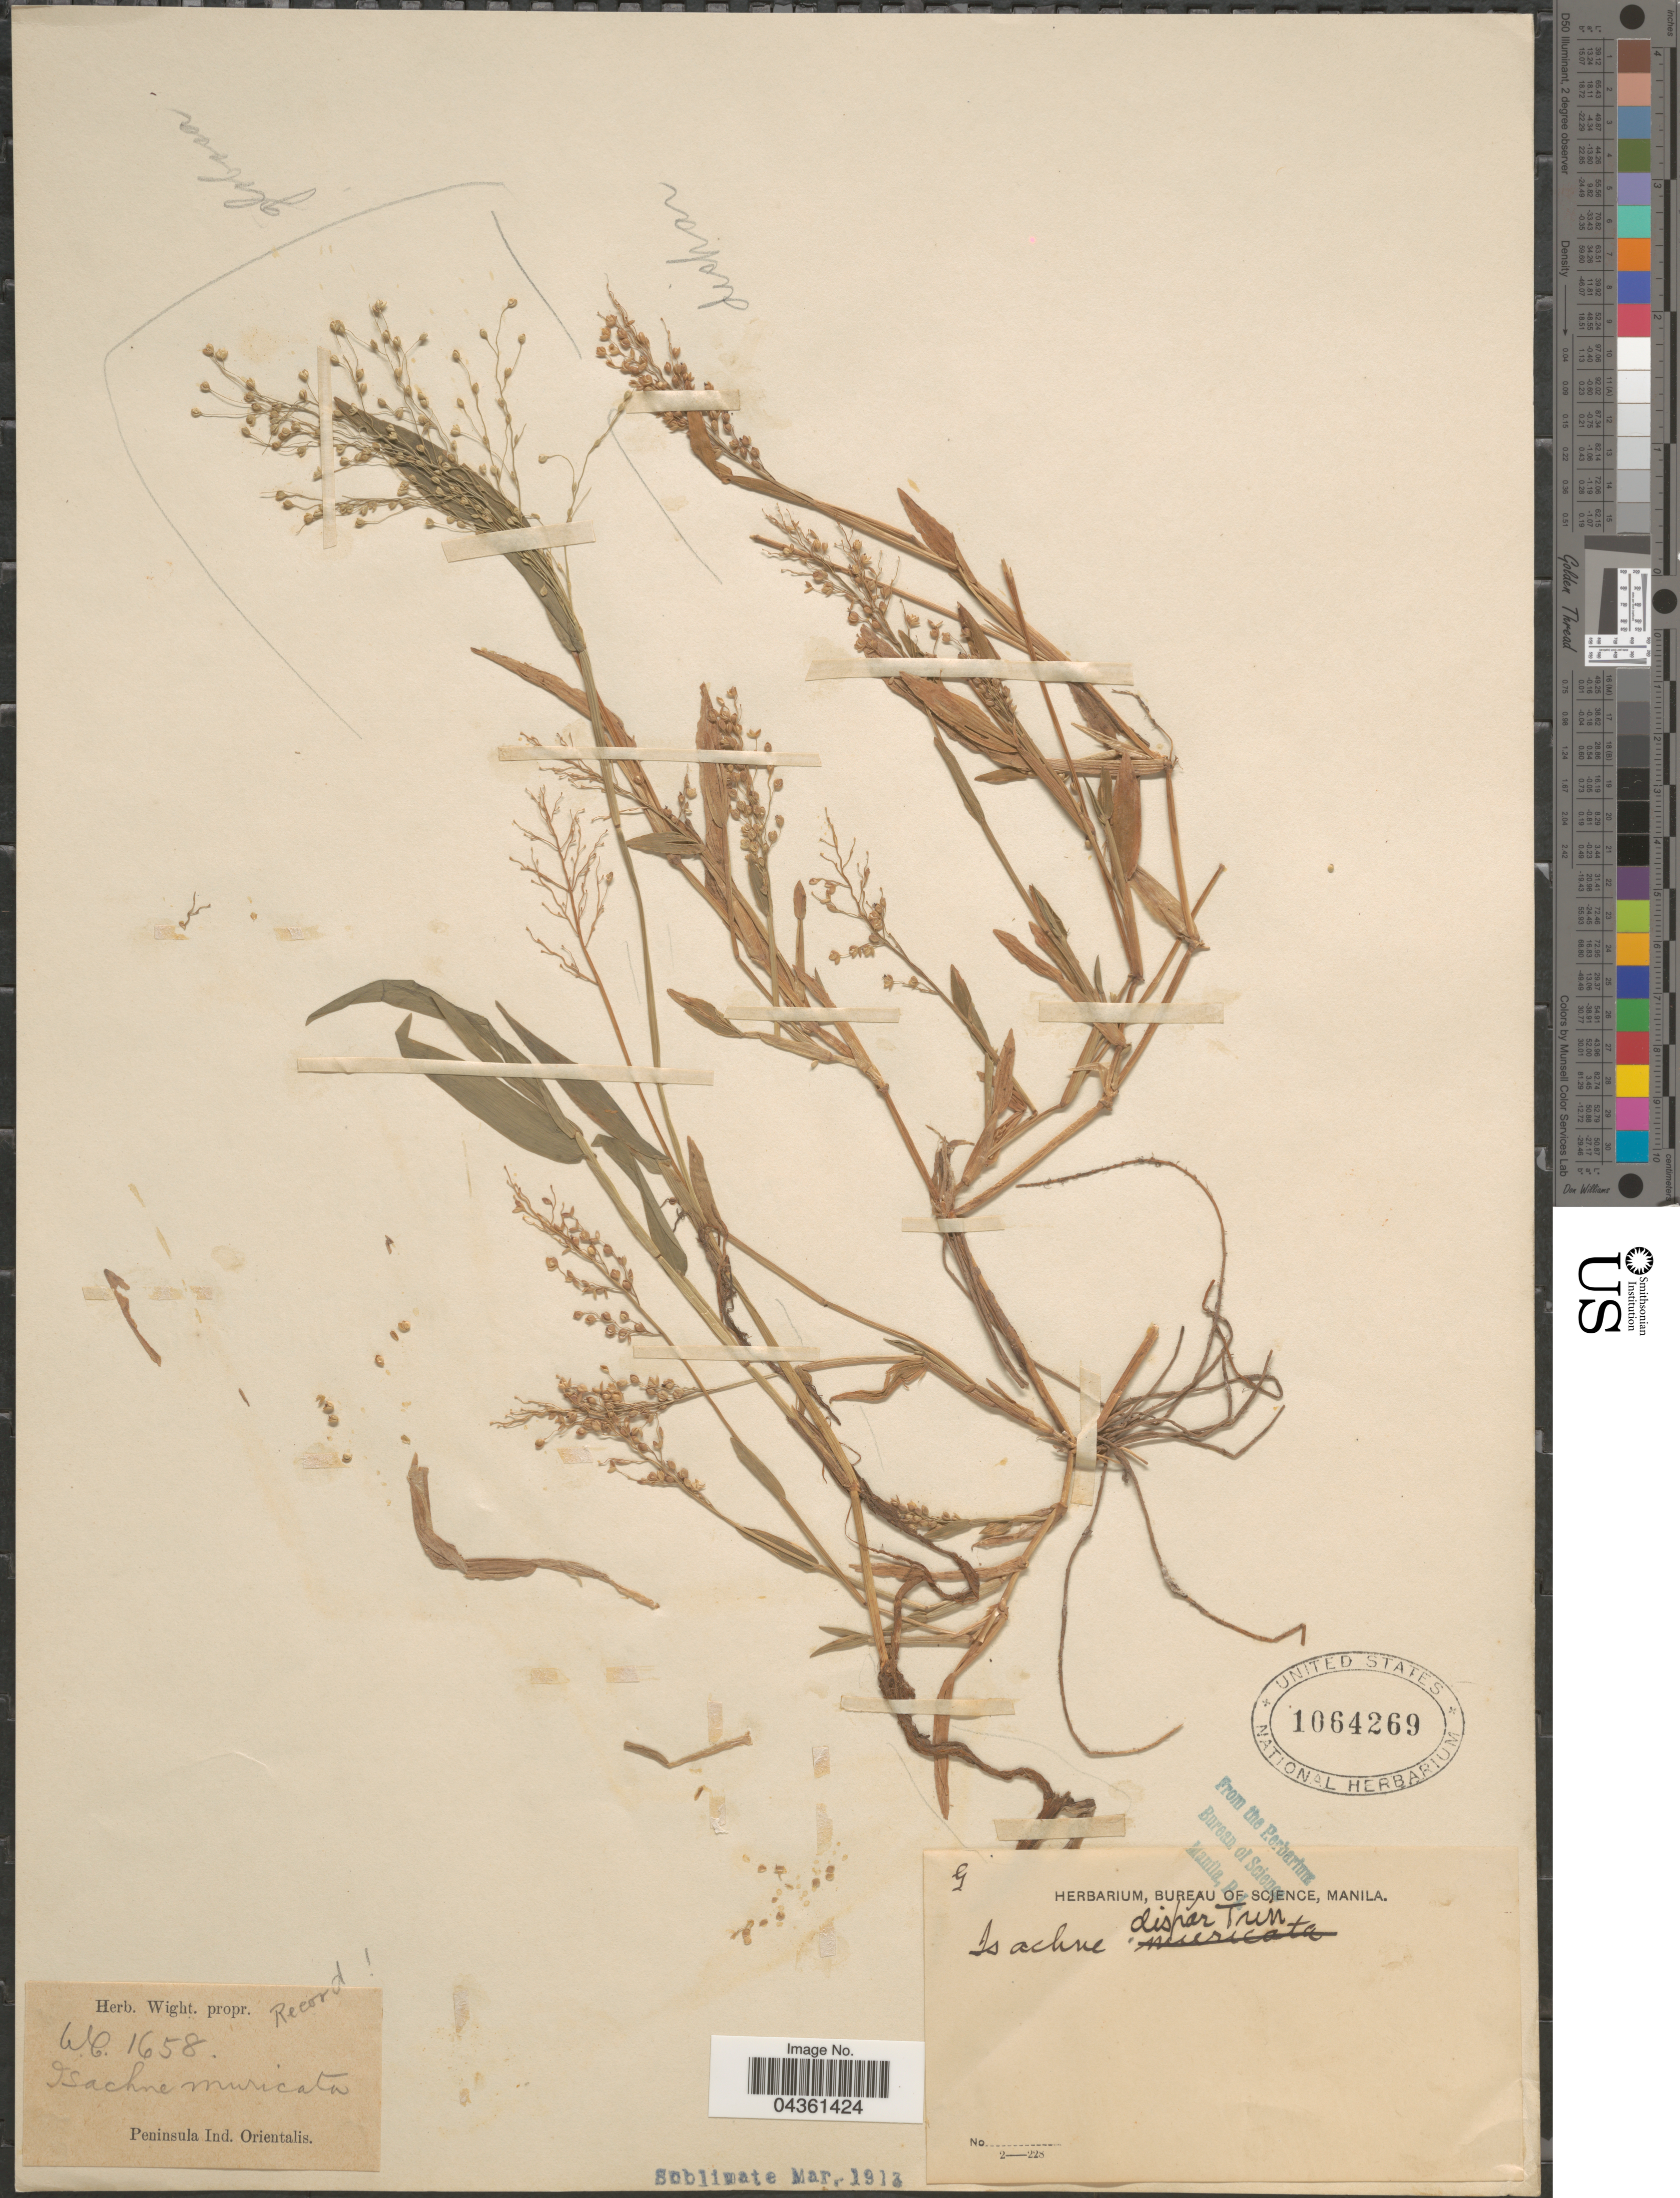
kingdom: Plantae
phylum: Tracheophyta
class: Liliopsida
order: Poales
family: Poaceae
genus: Isachne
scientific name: Isachne globosa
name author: (Thunb.) Kuntze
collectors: C. Wight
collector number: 1658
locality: Peninsula Ind. Orientalis.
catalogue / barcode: US 1064269